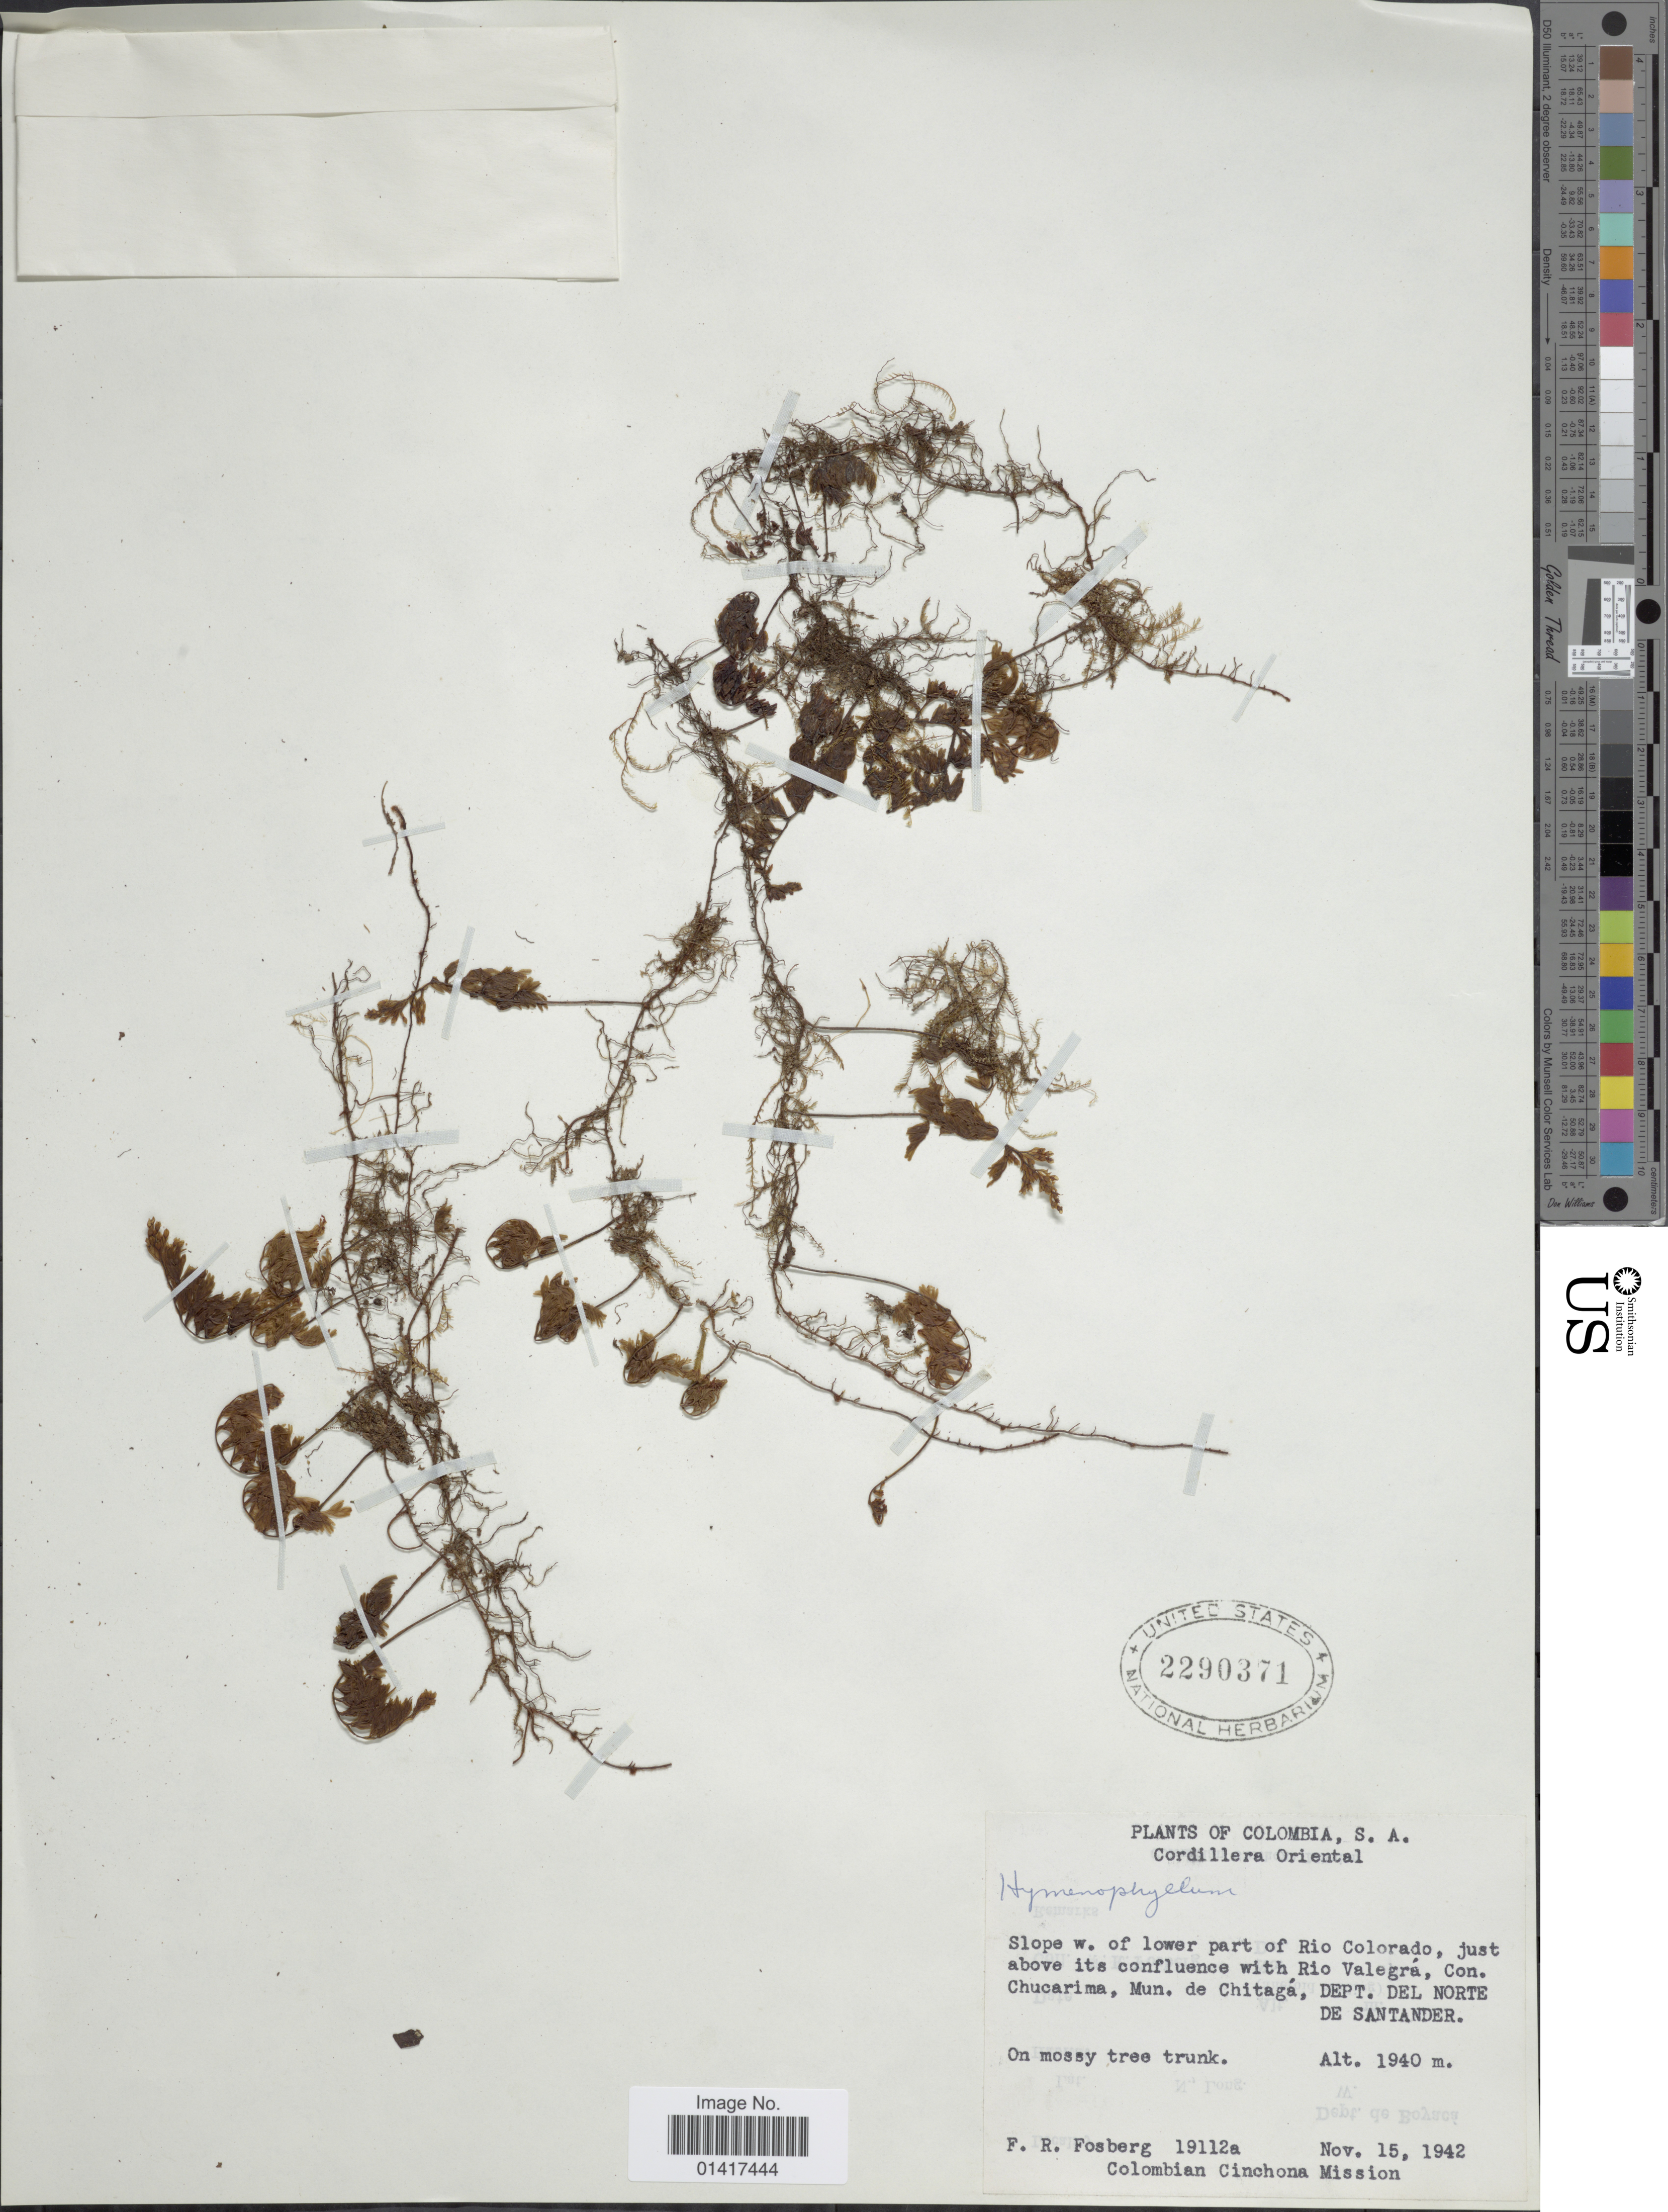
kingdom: Plantae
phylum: Tracheophyta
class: Polypodiopsida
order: Hymenophyllales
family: Hymenophyllaceae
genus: Hymenophyllum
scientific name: Hymenophyllum sp.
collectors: F. R. Fosberg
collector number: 19112a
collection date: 1942-11-15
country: Colombia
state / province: Norte de Santander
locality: Cordillera Oriental. Slope w. of lower part of Rio Colorado, just above this confluence with Rio Valegra, Con. Chucarima. Mun de Chitaga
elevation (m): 1940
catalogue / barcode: US 2290371